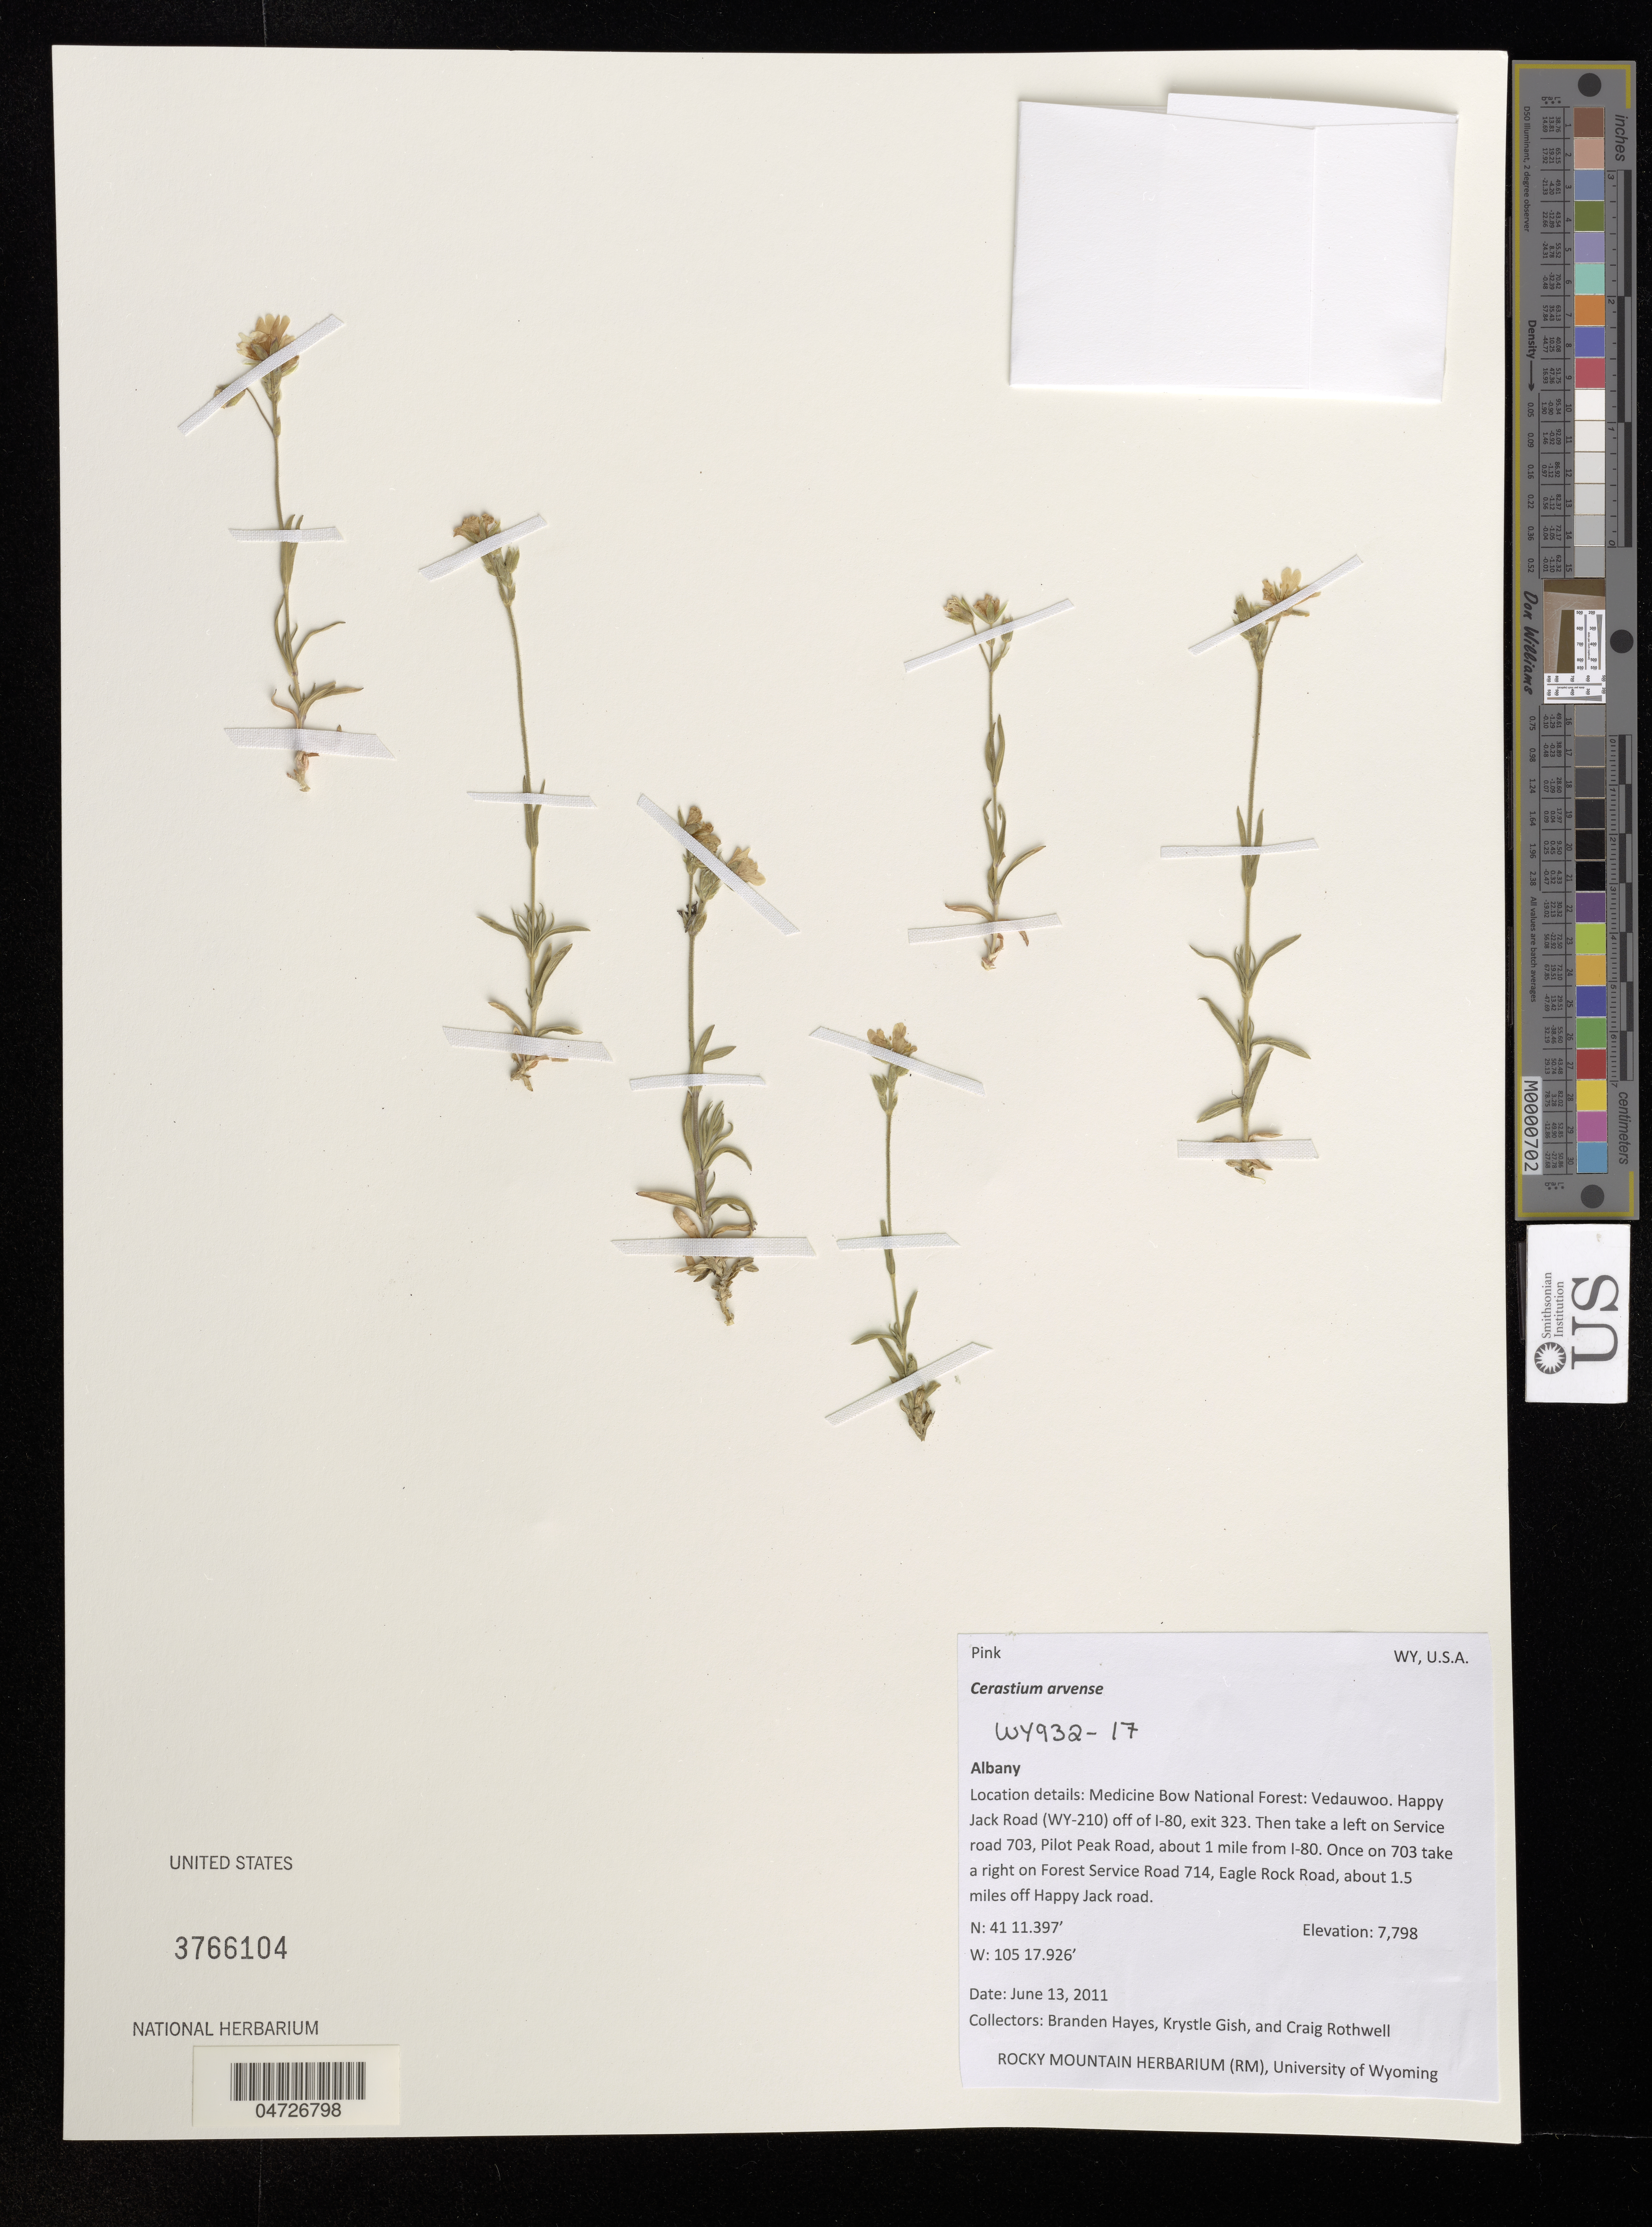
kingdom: Plantae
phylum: Tracheophyta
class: Magnoliopsida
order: Caryophyllales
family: Caryophyllaceae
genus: Cerastium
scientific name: Cerastium arvense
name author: L.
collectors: B. Hayes, K. Gish & C. Rothwell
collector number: WY932-17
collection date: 2011-06-13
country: United States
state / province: Wyoming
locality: Albany. Medicine Bow National Forest: Vedauwoo. Happy Jack Road (WY-210) off of I-80, exit 323. Then take a left on Service road 703, Pilot Peak Road, about 1 mile from I-80. Once on 703 take a right on Forest Service Road 714, Eagle Rock Road, about 1.5 miles off Happy Jack road.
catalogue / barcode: US 3766104